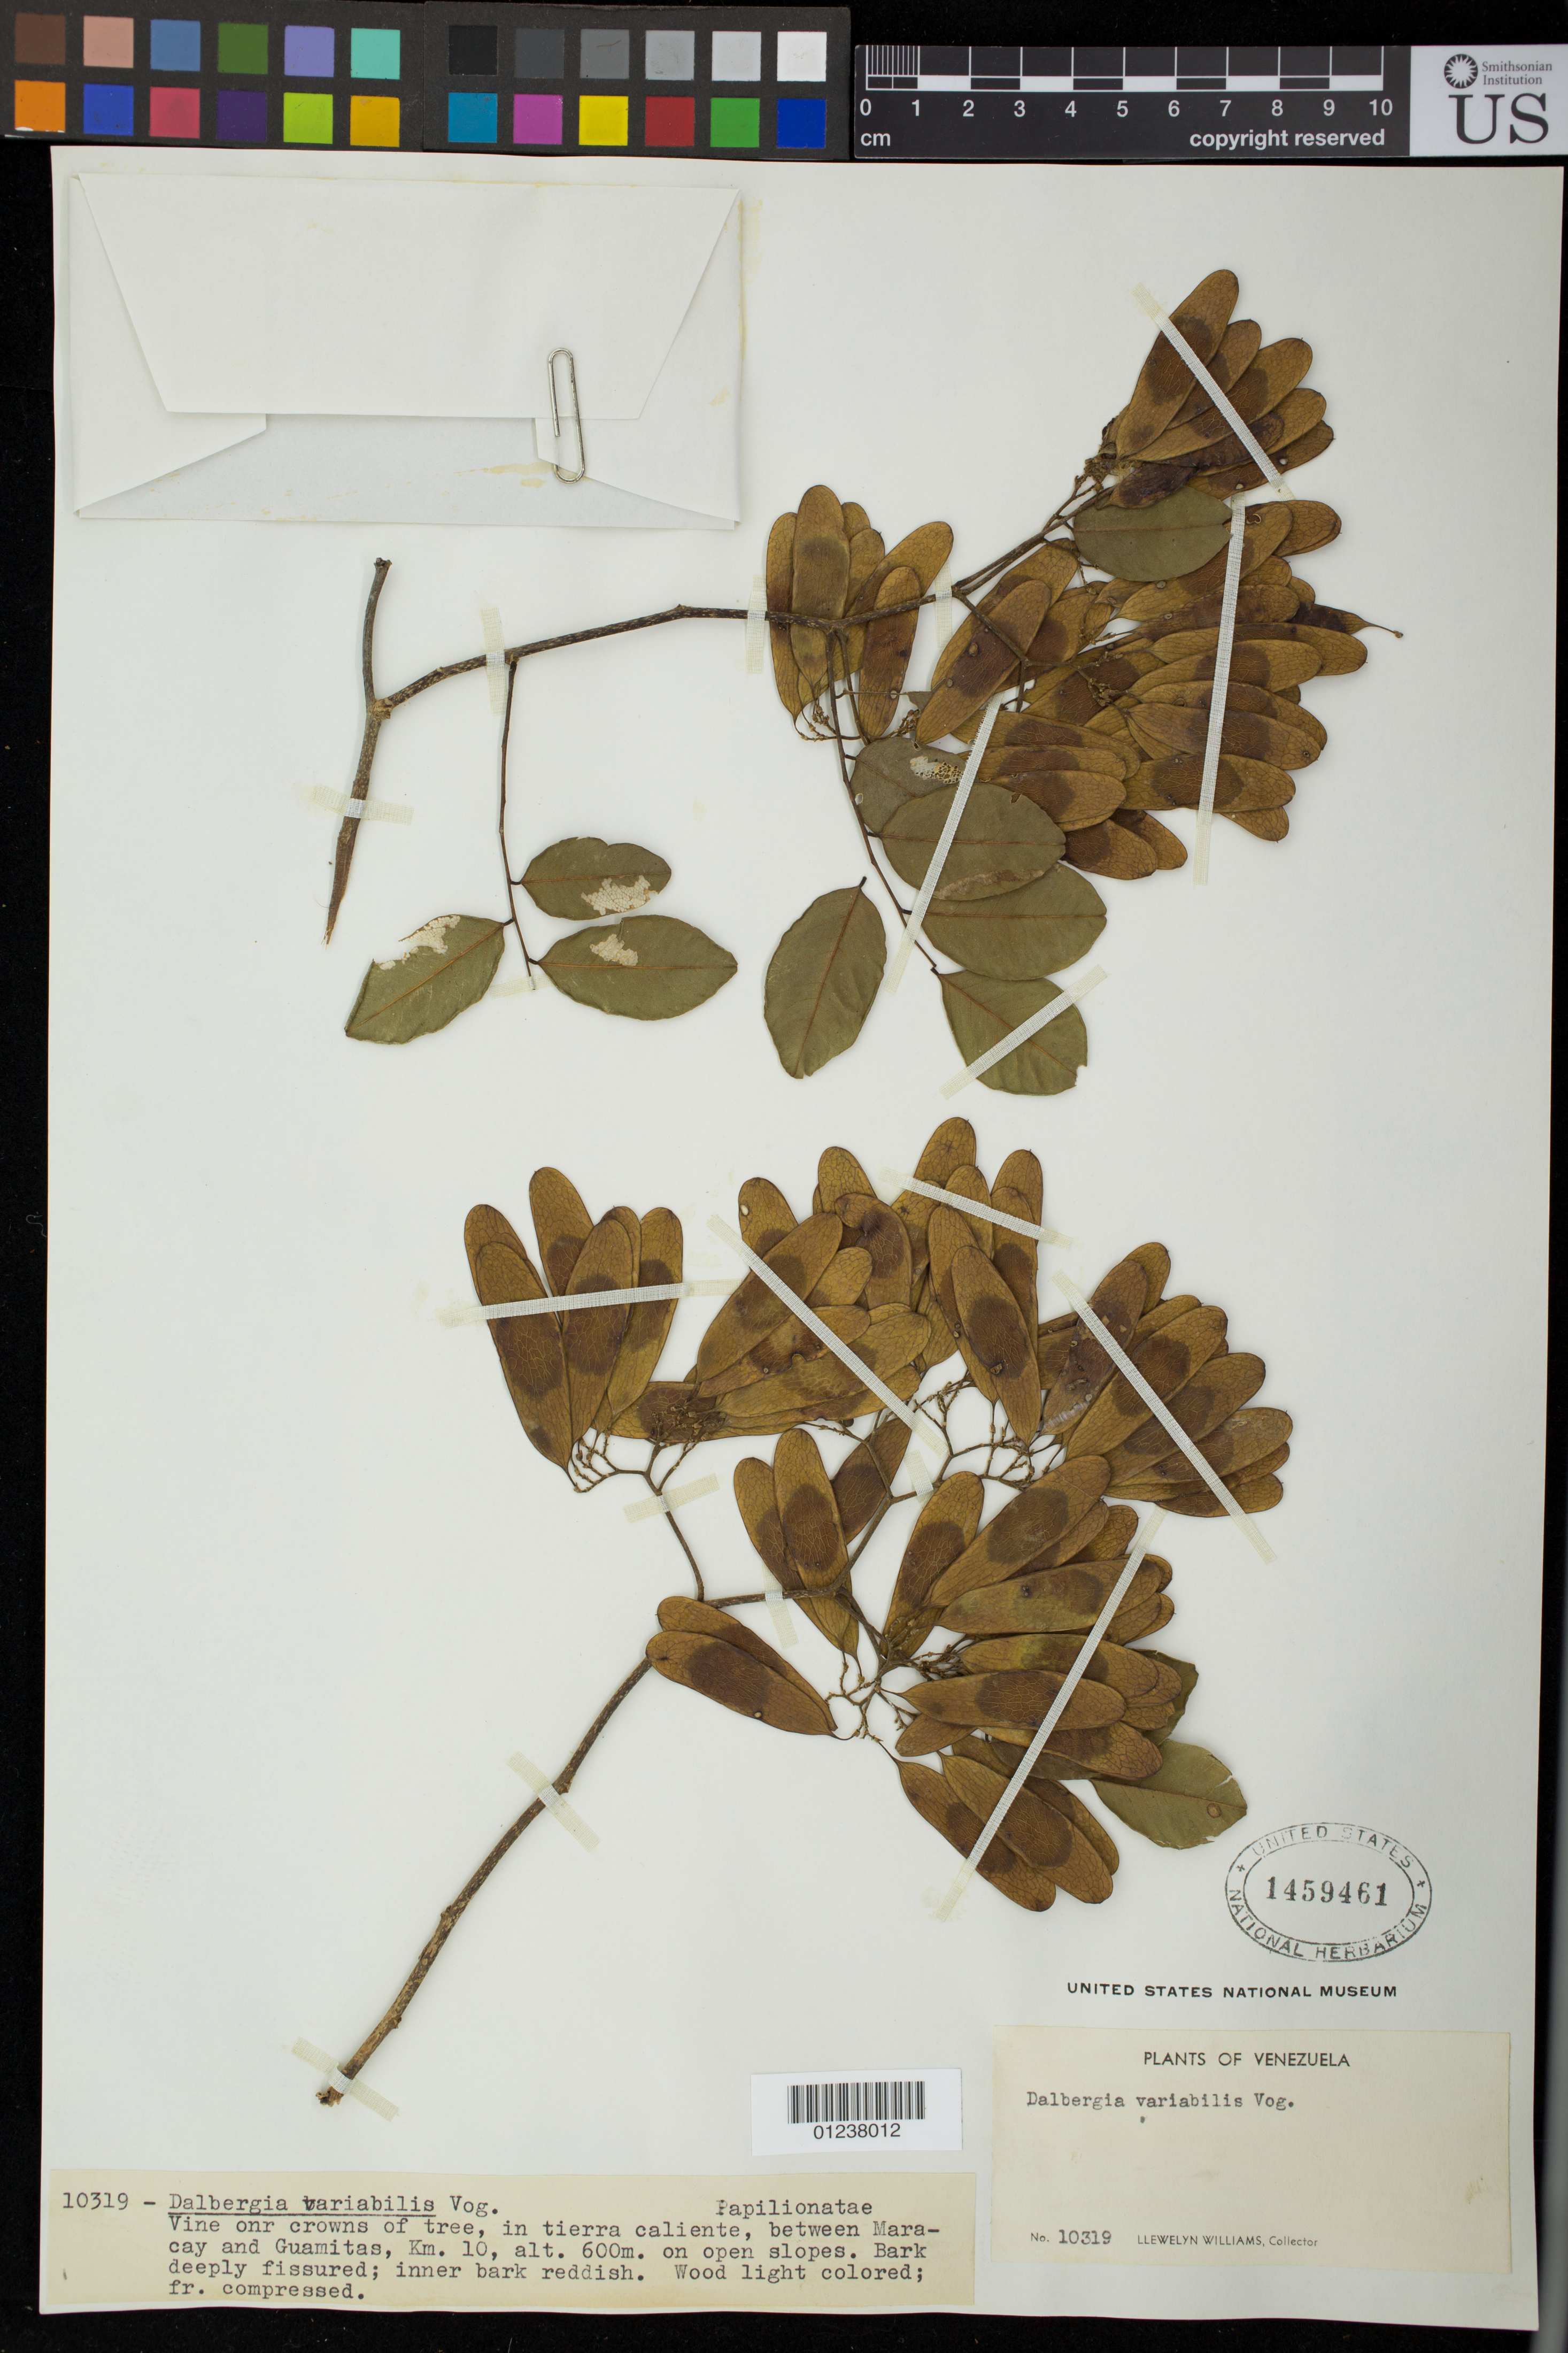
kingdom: Plantae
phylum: Tracheophyta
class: Magnoliopsida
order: Fabales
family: Fabaceae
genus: Dalbergia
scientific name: Dalbergia frutescens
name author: (Vell.) Britton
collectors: Ll. Williams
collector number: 10319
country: Venezuela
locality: Between Maracay and Guamitas, Km. 10, on open slopes.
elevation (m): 600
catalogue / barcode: US 1459461